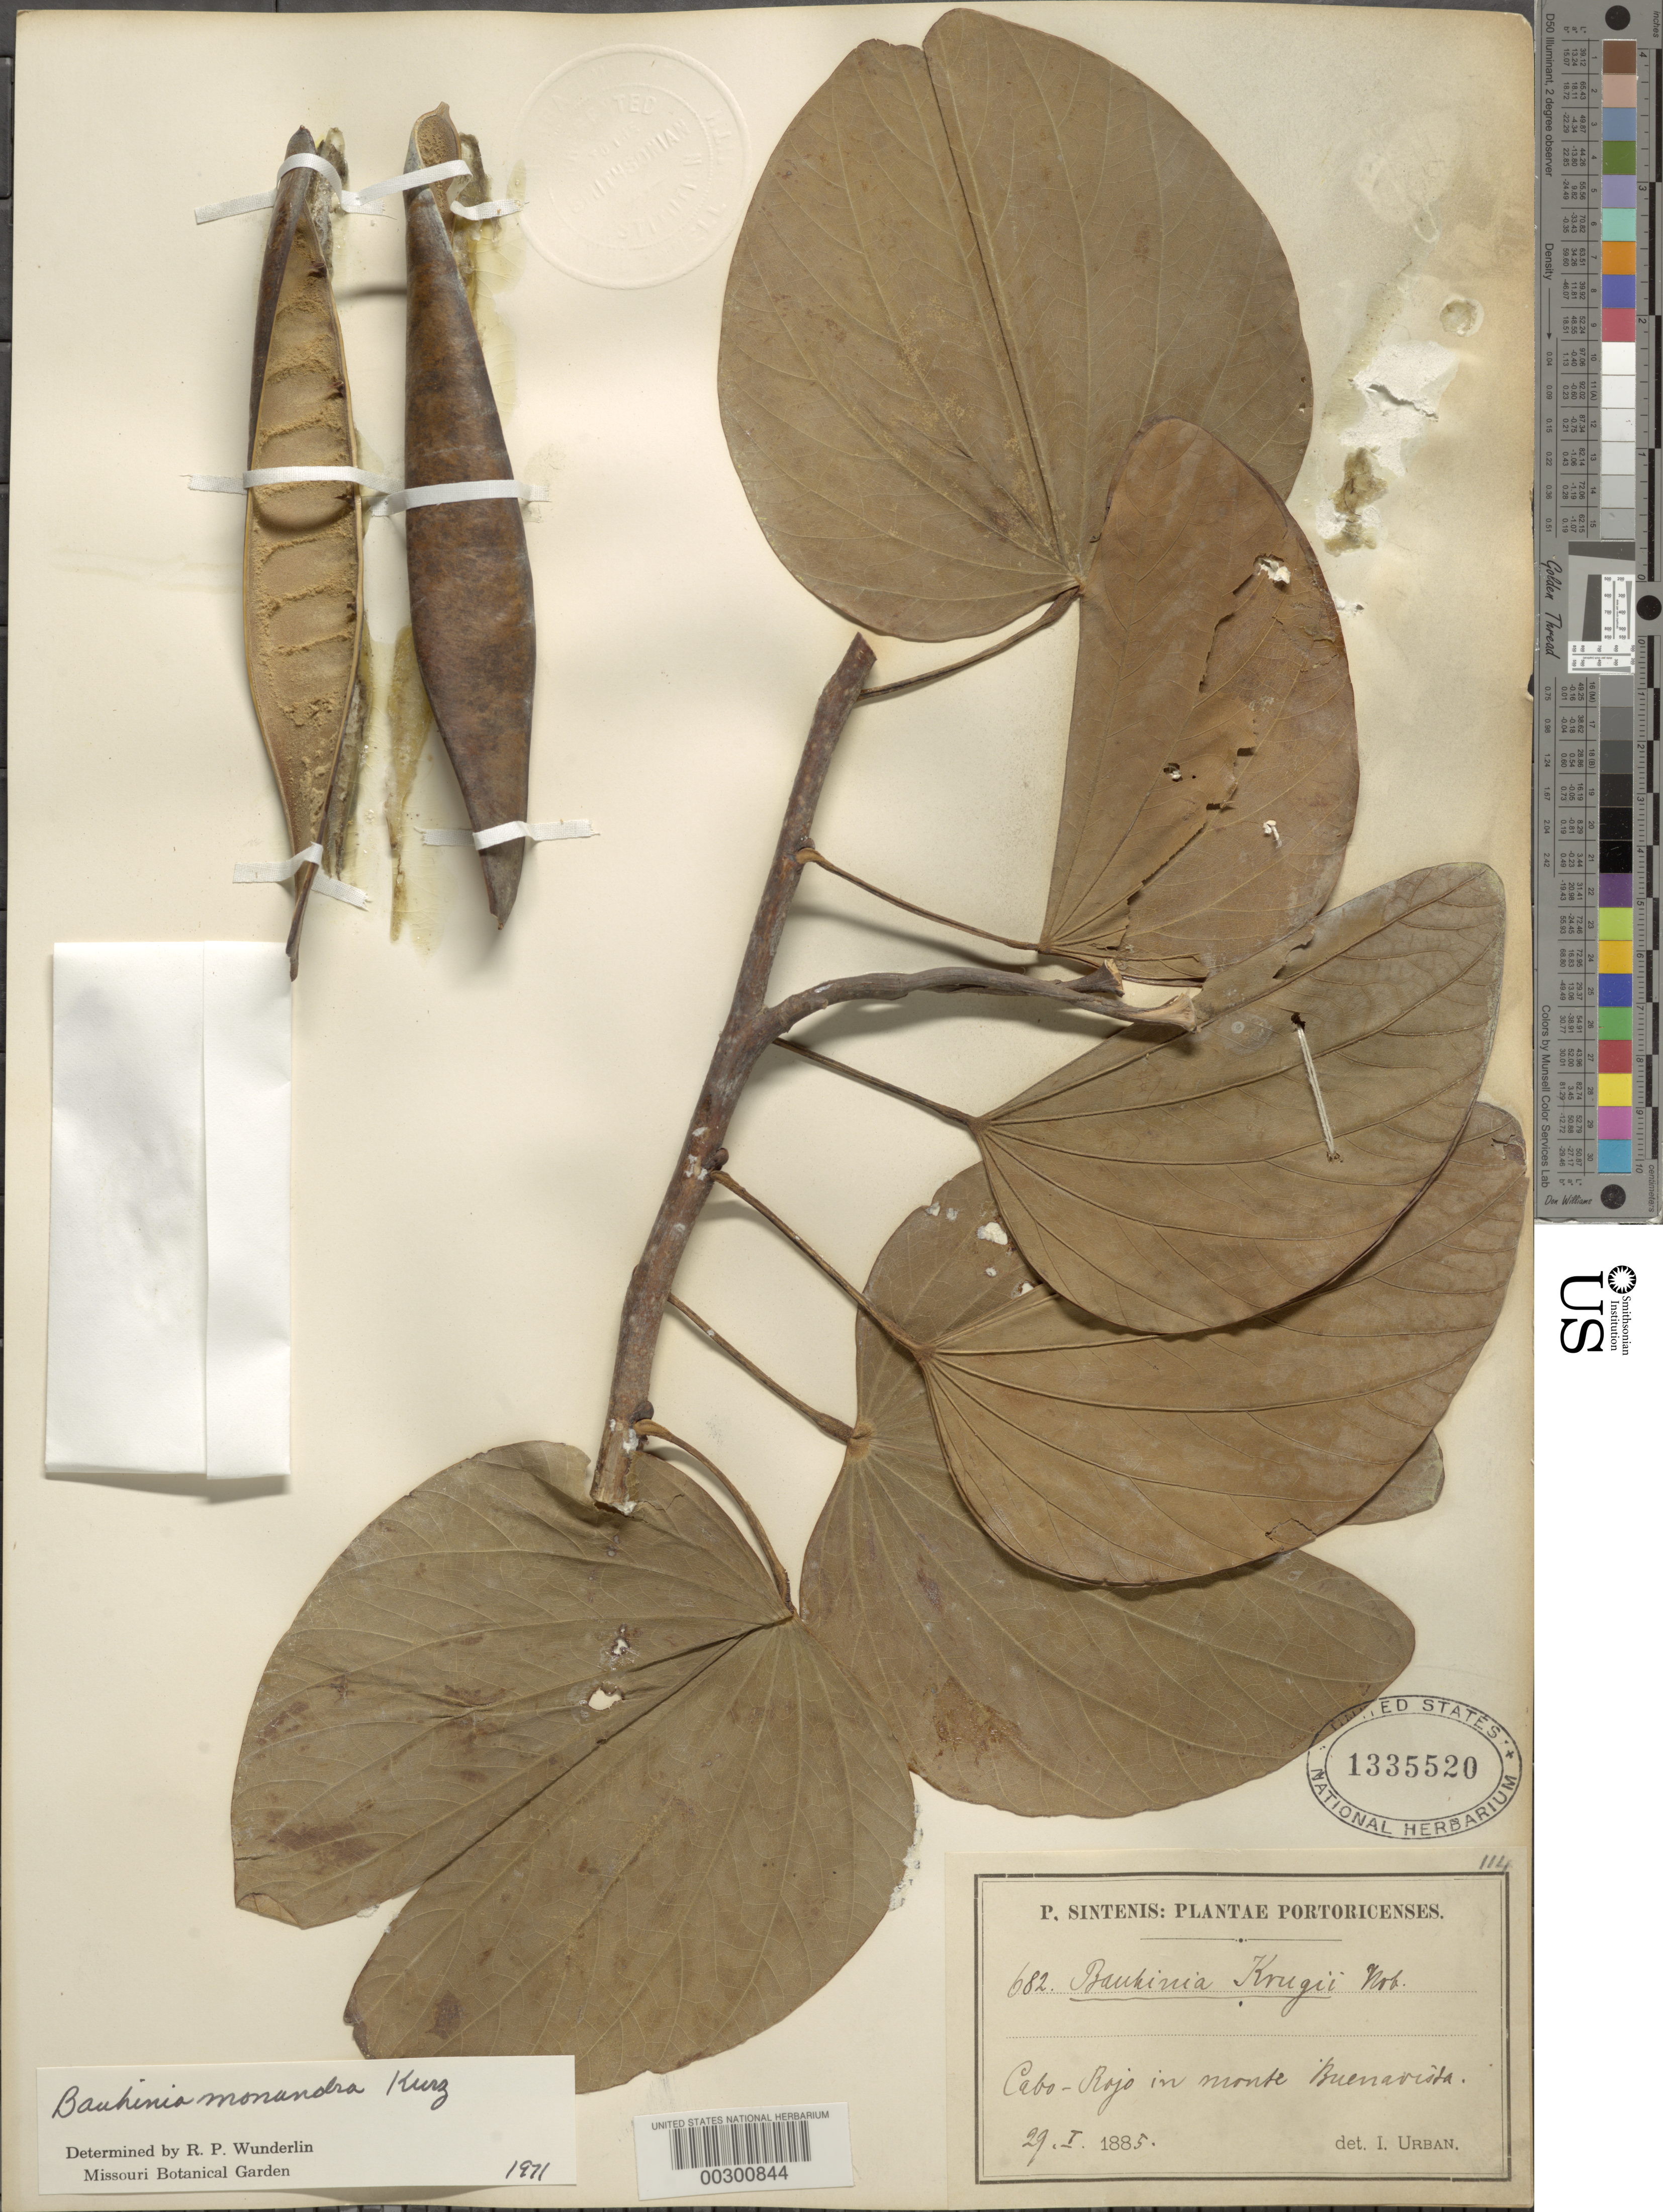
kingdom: Plantae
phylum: Tracheophyta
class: Magnoliopsida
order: Fabales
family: Fabaceae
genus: Bauhinia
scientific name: Bauhinia monandra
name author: Kurz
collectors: P. Sintenis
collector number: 682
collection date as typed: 29 Jan 1885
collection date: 1885-01-29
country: Puerto Rico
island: Greater Antilles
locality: Cabo rojo in monte buenavista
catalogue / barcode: US 1334420